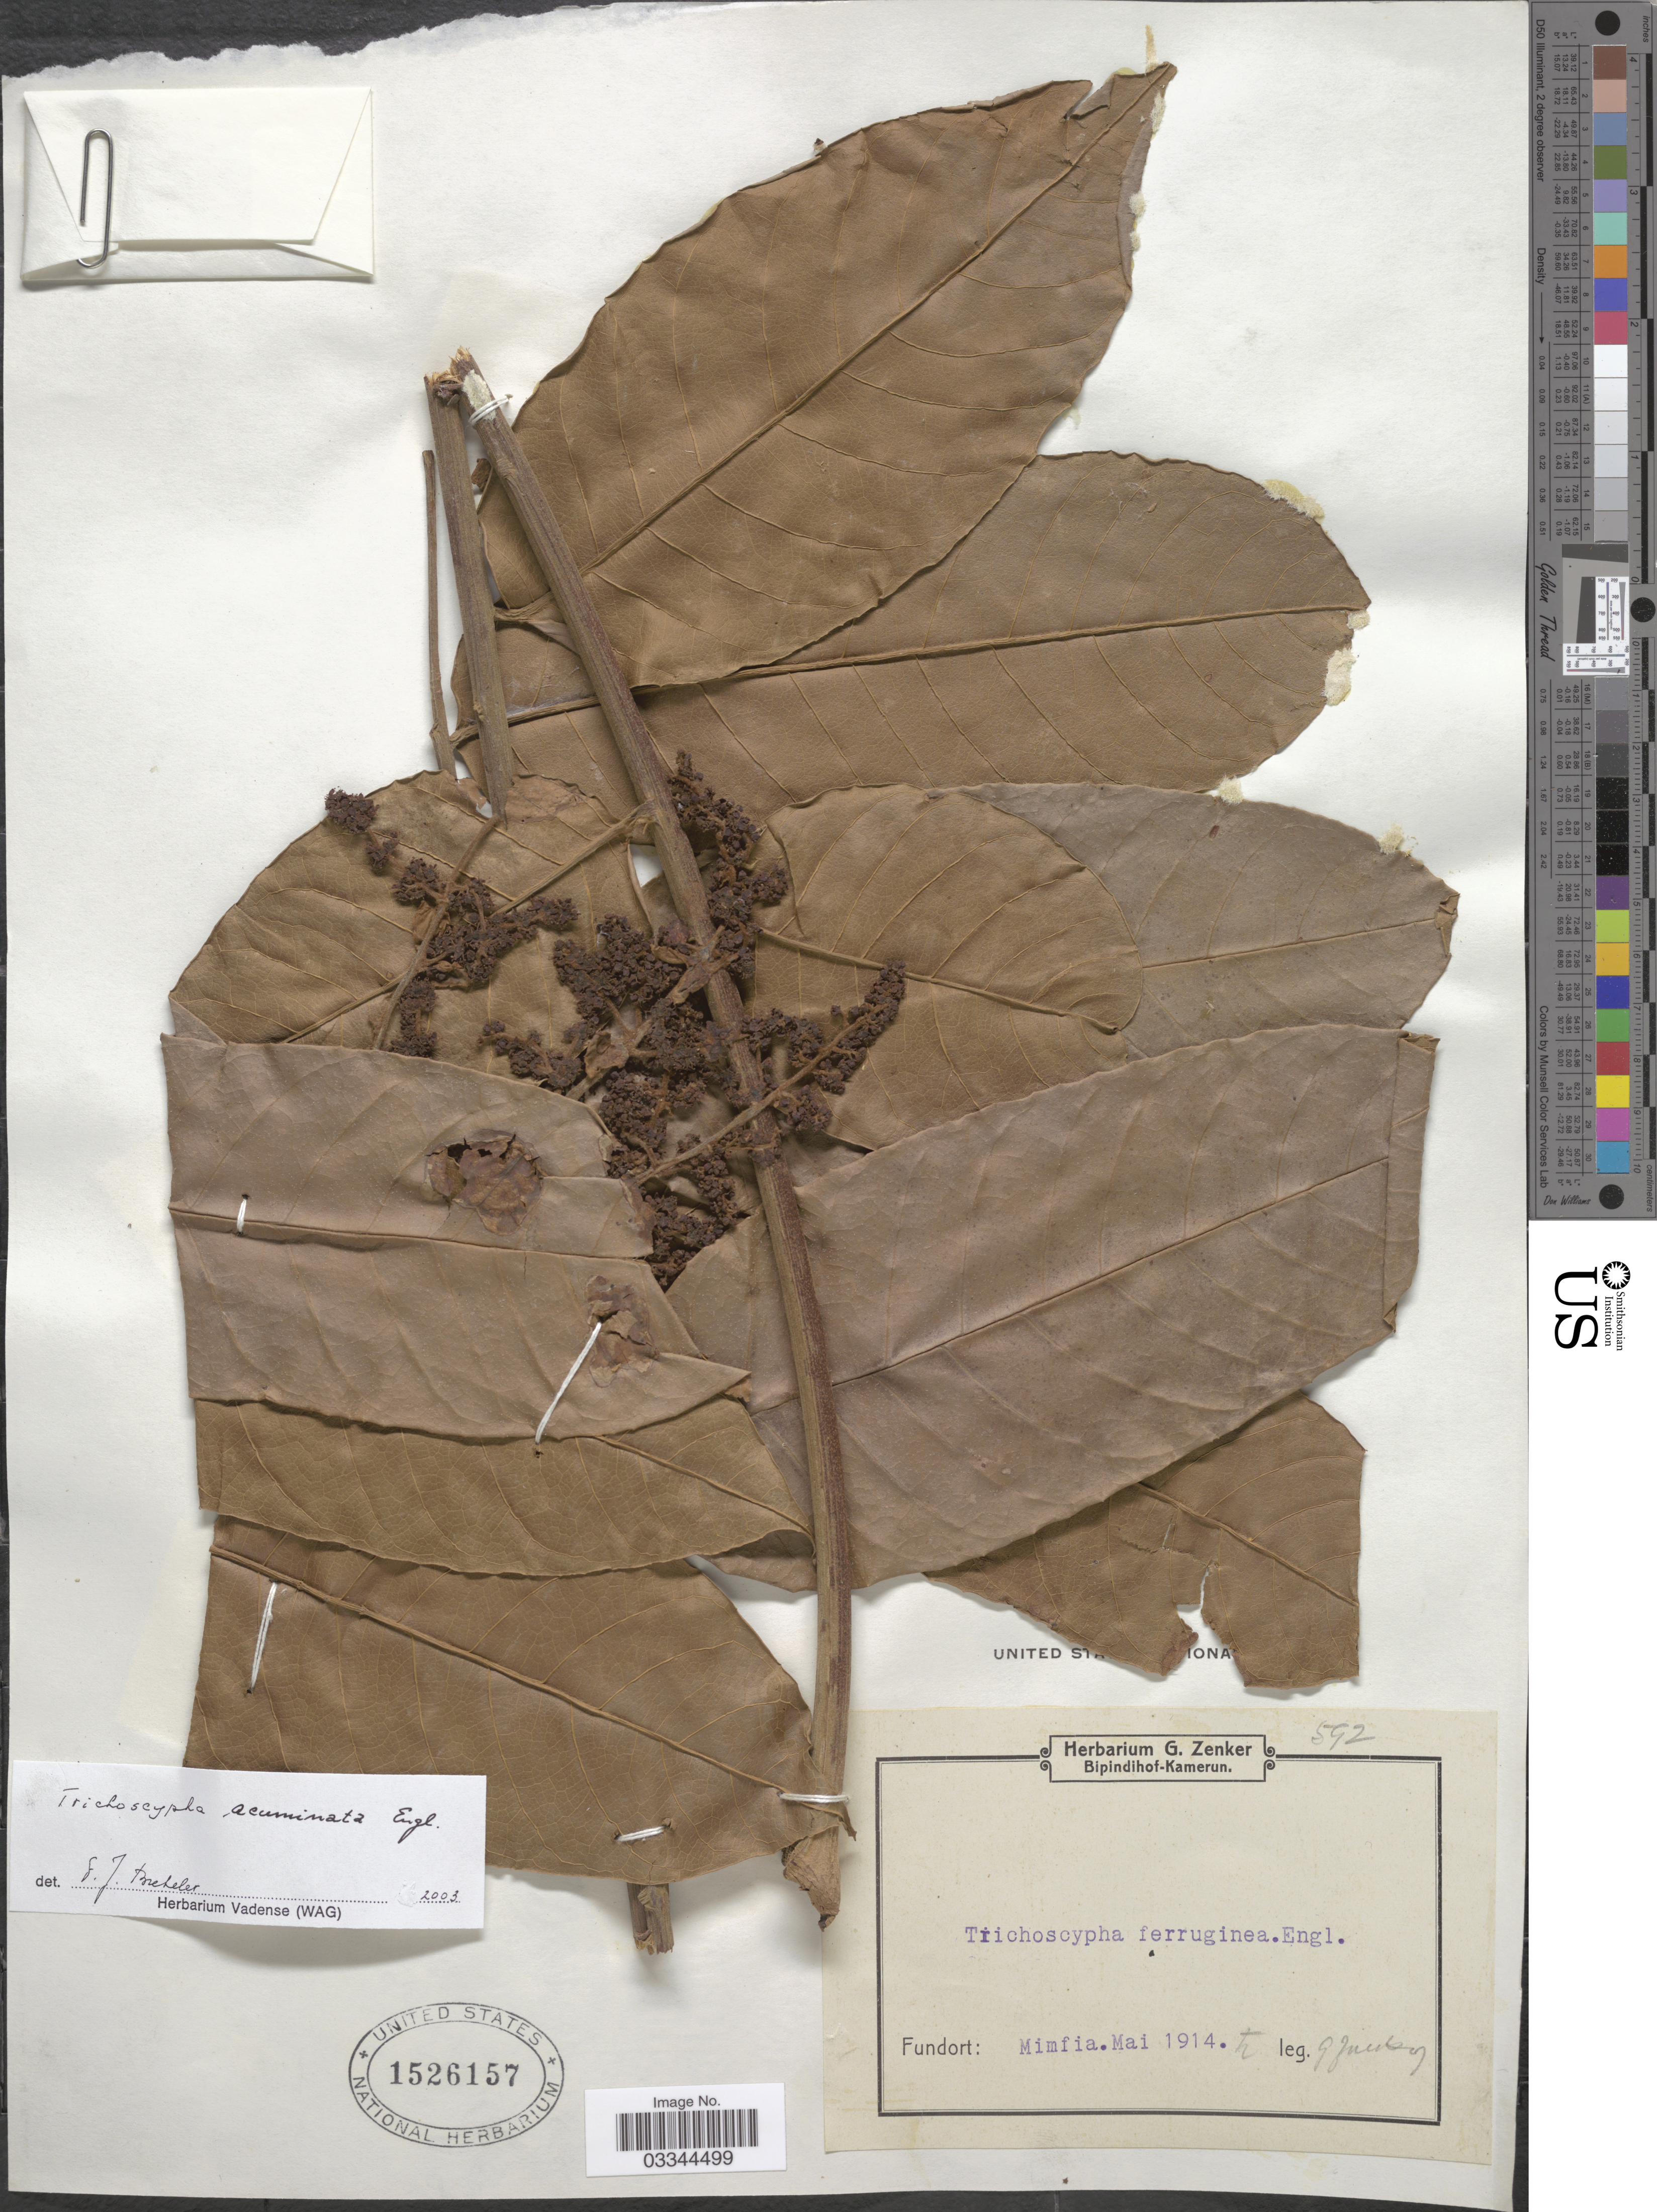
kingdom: Plantae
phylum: Tracheophyta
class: Magnoliopsida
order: Sapindales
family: Anacardiaceae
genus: Trichoscypha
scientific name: Trichoscypha acuminata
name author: Engl.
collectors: G. A. Zenker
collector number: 592?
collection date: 1914-05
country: Cameroon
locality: Mimfia.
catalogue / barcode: US 1526157